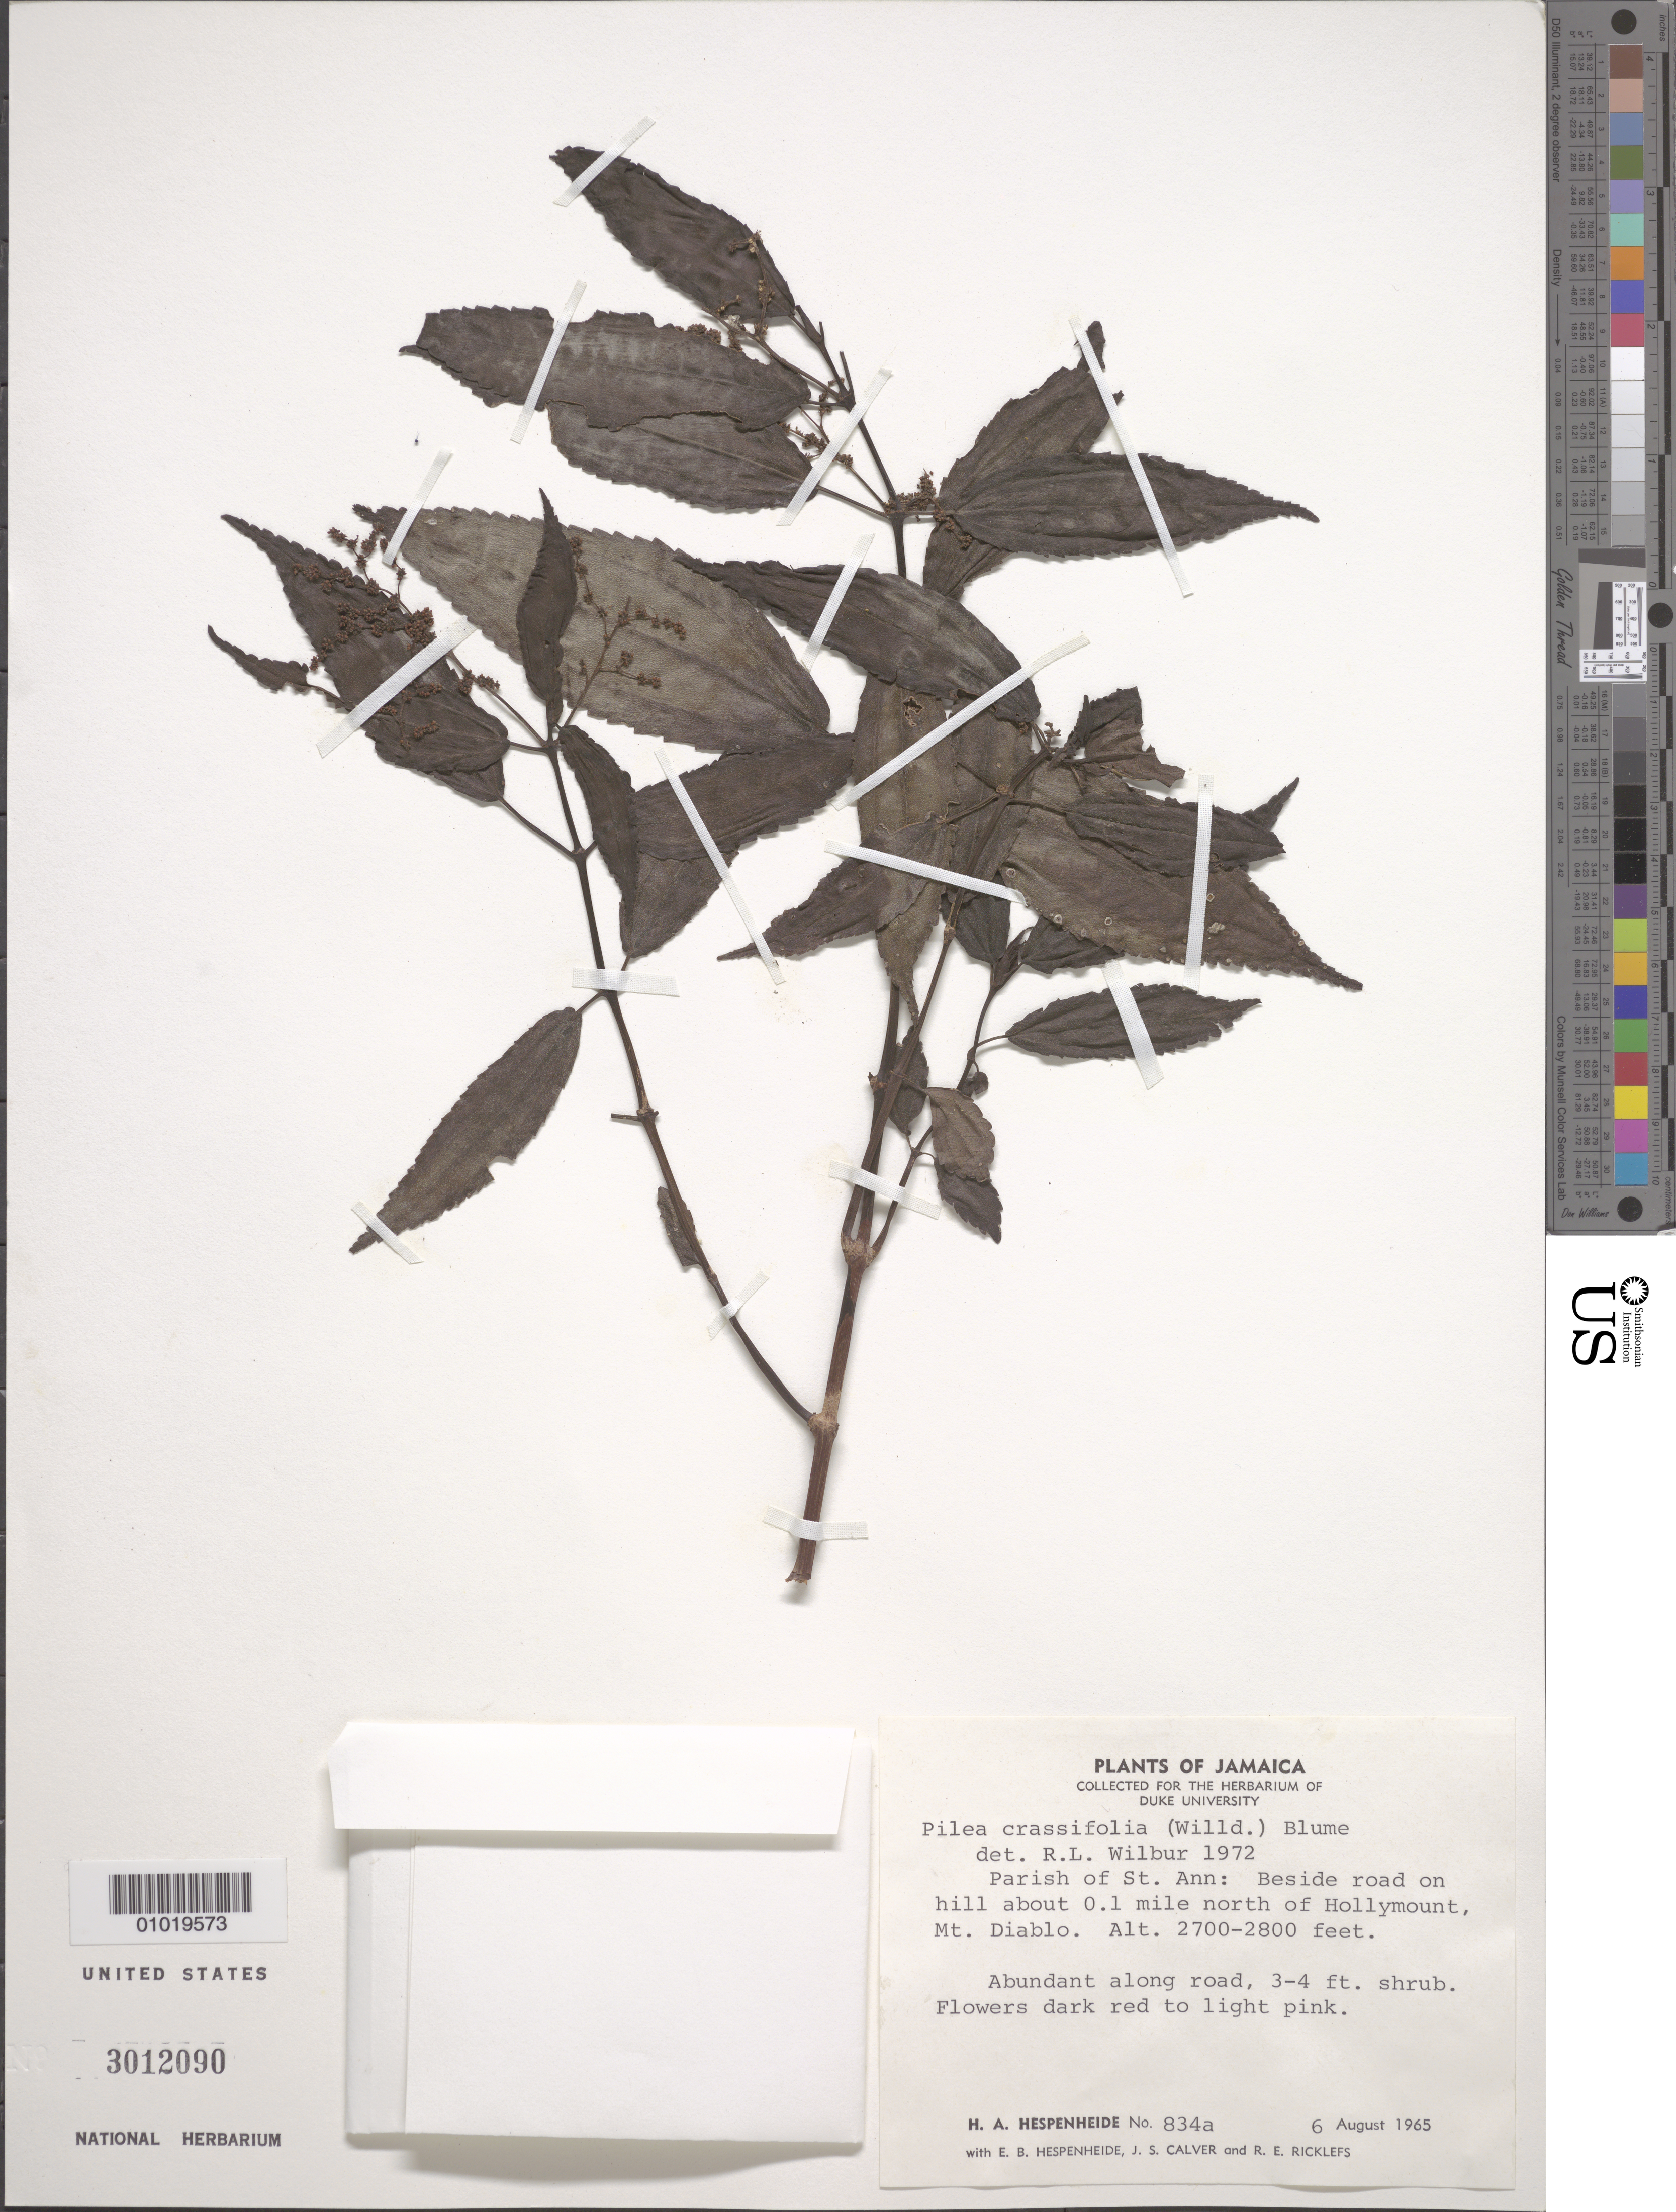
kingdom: Plantae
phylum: Tracheophyta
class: Magnoliopsida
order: Rosales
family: Urticaceae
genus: Pilea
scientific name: Pilea crassifolia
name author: (Willd.) Blume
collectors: H. A. Hespenheide, E. Hespenheide, J. Calver & R. Ricklefs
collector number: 834a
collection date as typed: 06 Aug 1965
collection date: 1965-08-06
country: Jamaica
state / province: Saint Ann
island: Jamaica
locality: Beside road on hill about 0.1 mi N of Hollymount, Mt. Diablo.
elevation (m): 823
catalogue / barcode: US 3012090